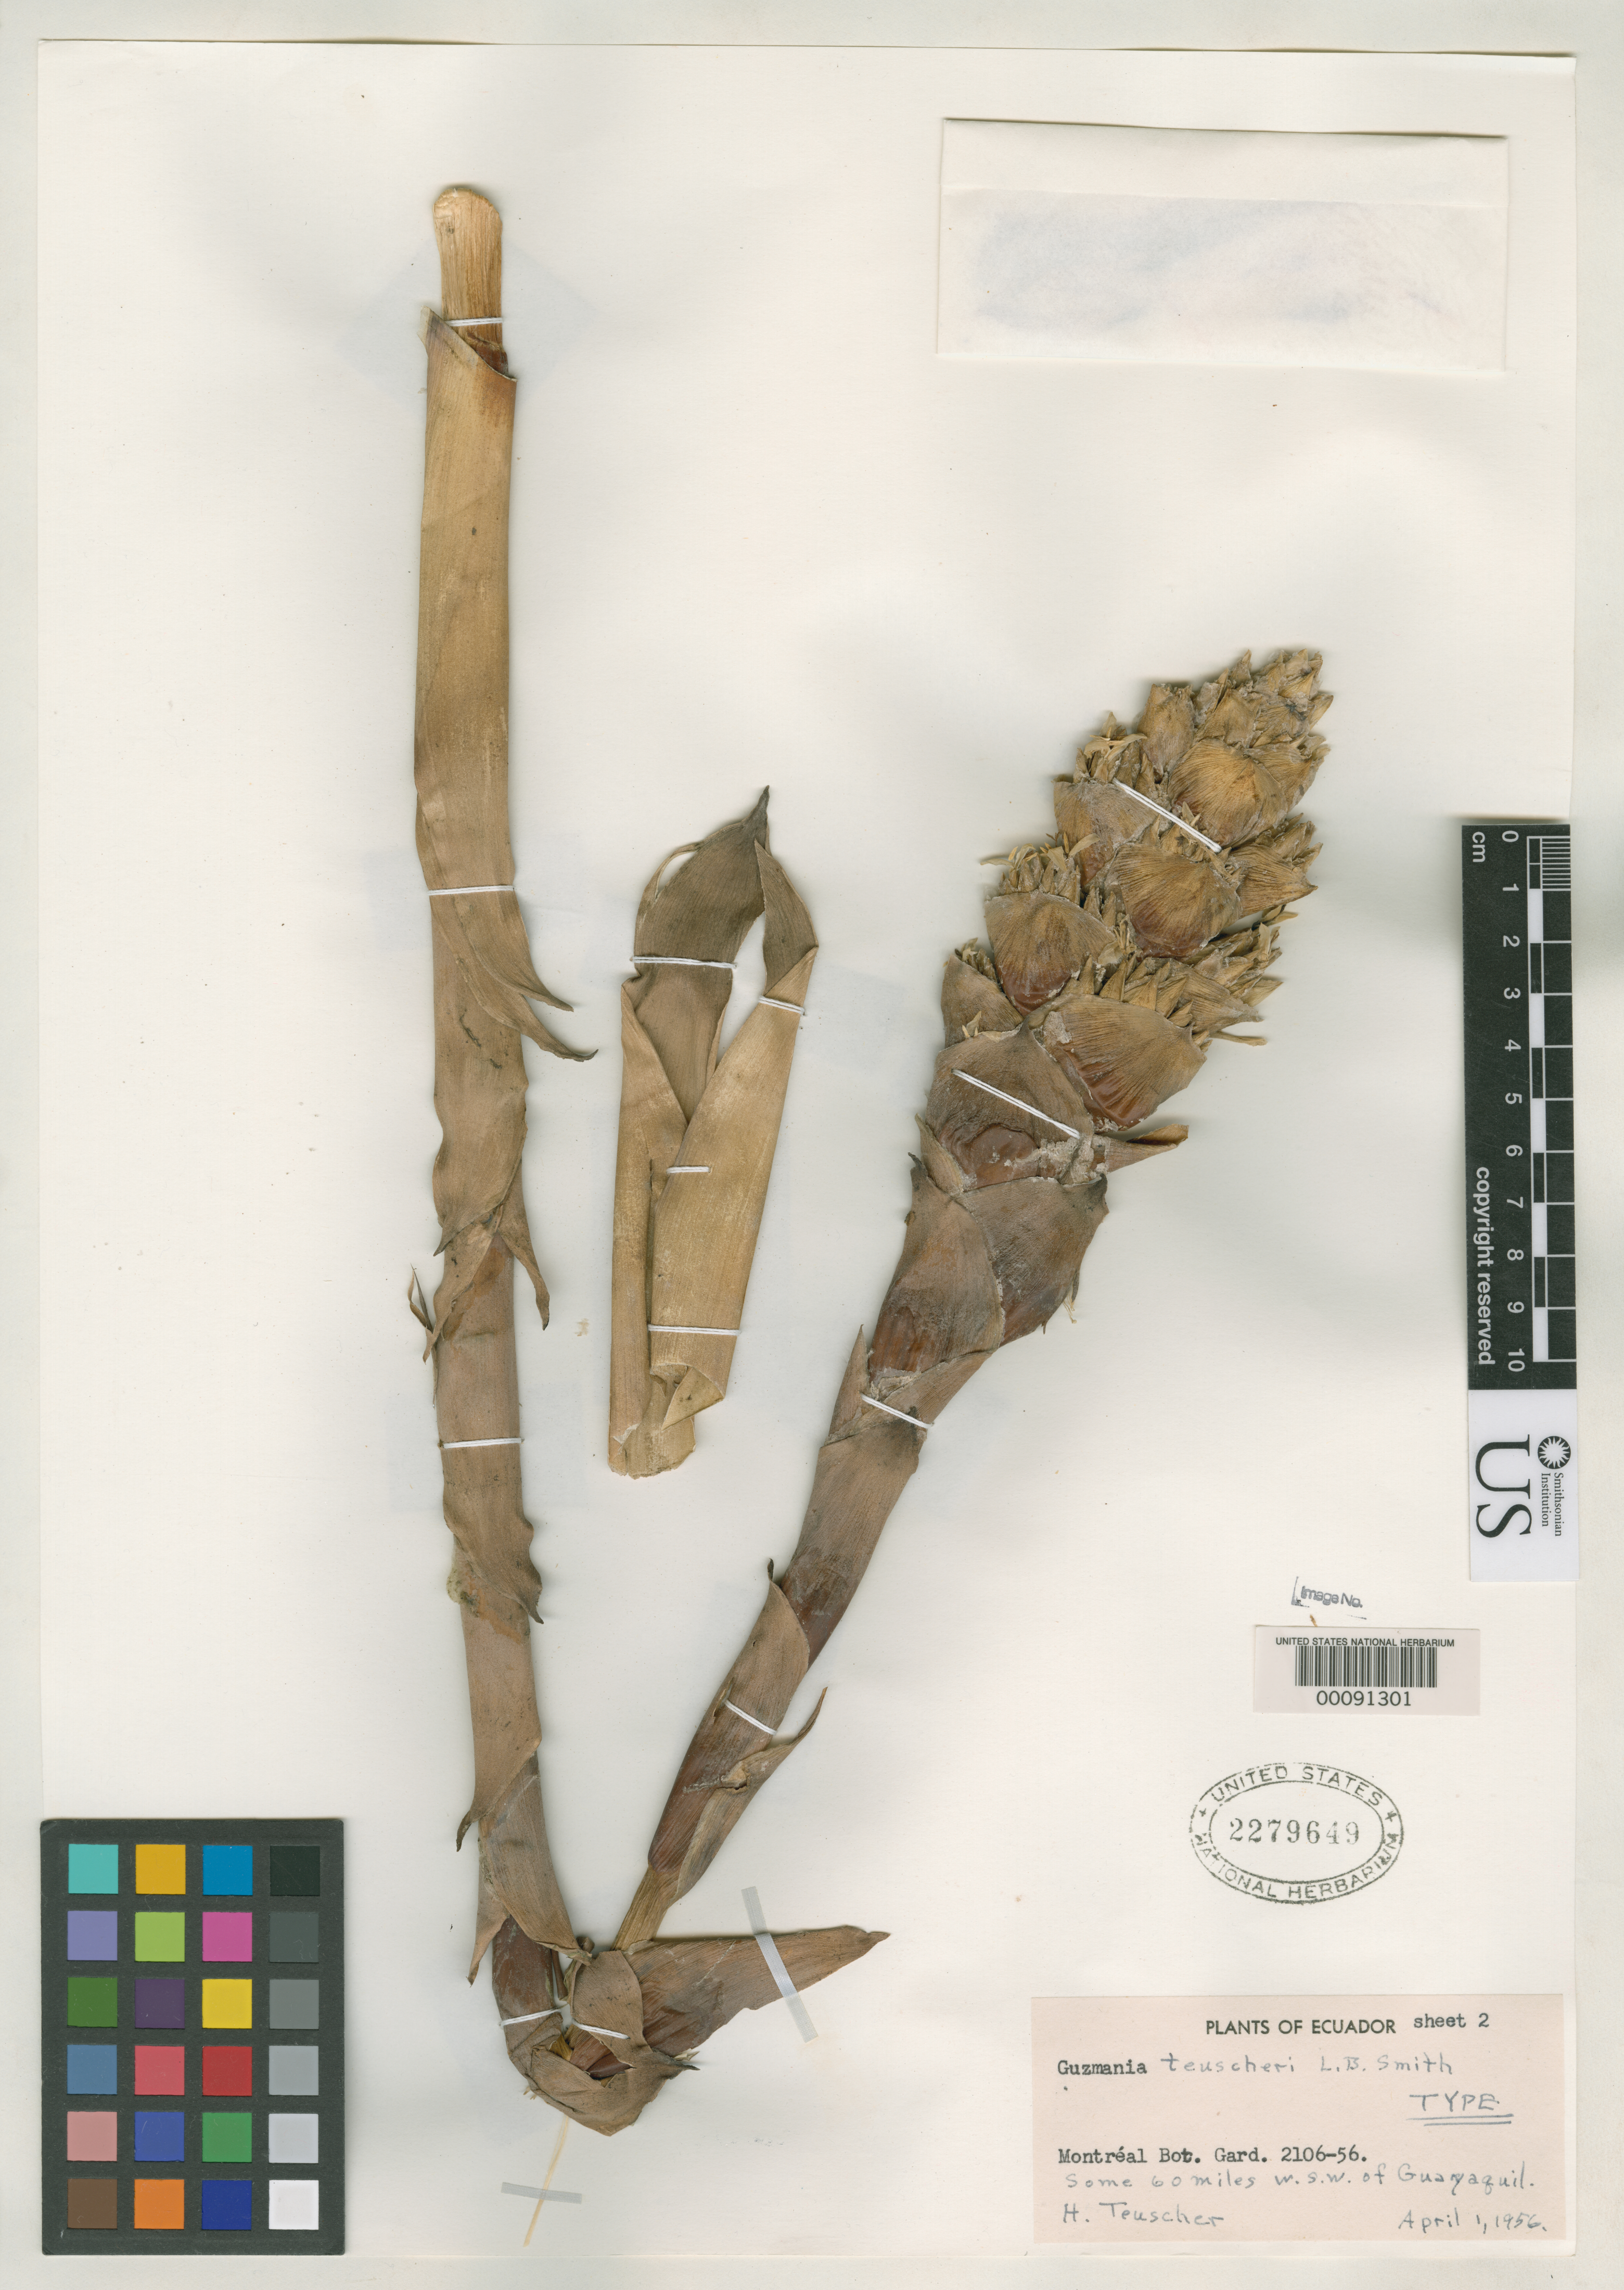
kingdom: Plantae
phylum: Tracheophyta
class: Liliopsida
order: Poales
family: Bromeliaceae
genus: Guzmania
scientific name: Guzmania teuscheri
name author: L.B. Sm.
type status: Holotype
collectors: H. Teuscher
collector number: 2106-56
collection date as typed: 01 Apr 1956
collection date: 1956-04-01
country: Ecuador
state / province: Guayas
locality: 60 mi WSW ofGuayquil.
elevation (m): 1036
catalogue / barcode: US 2279649